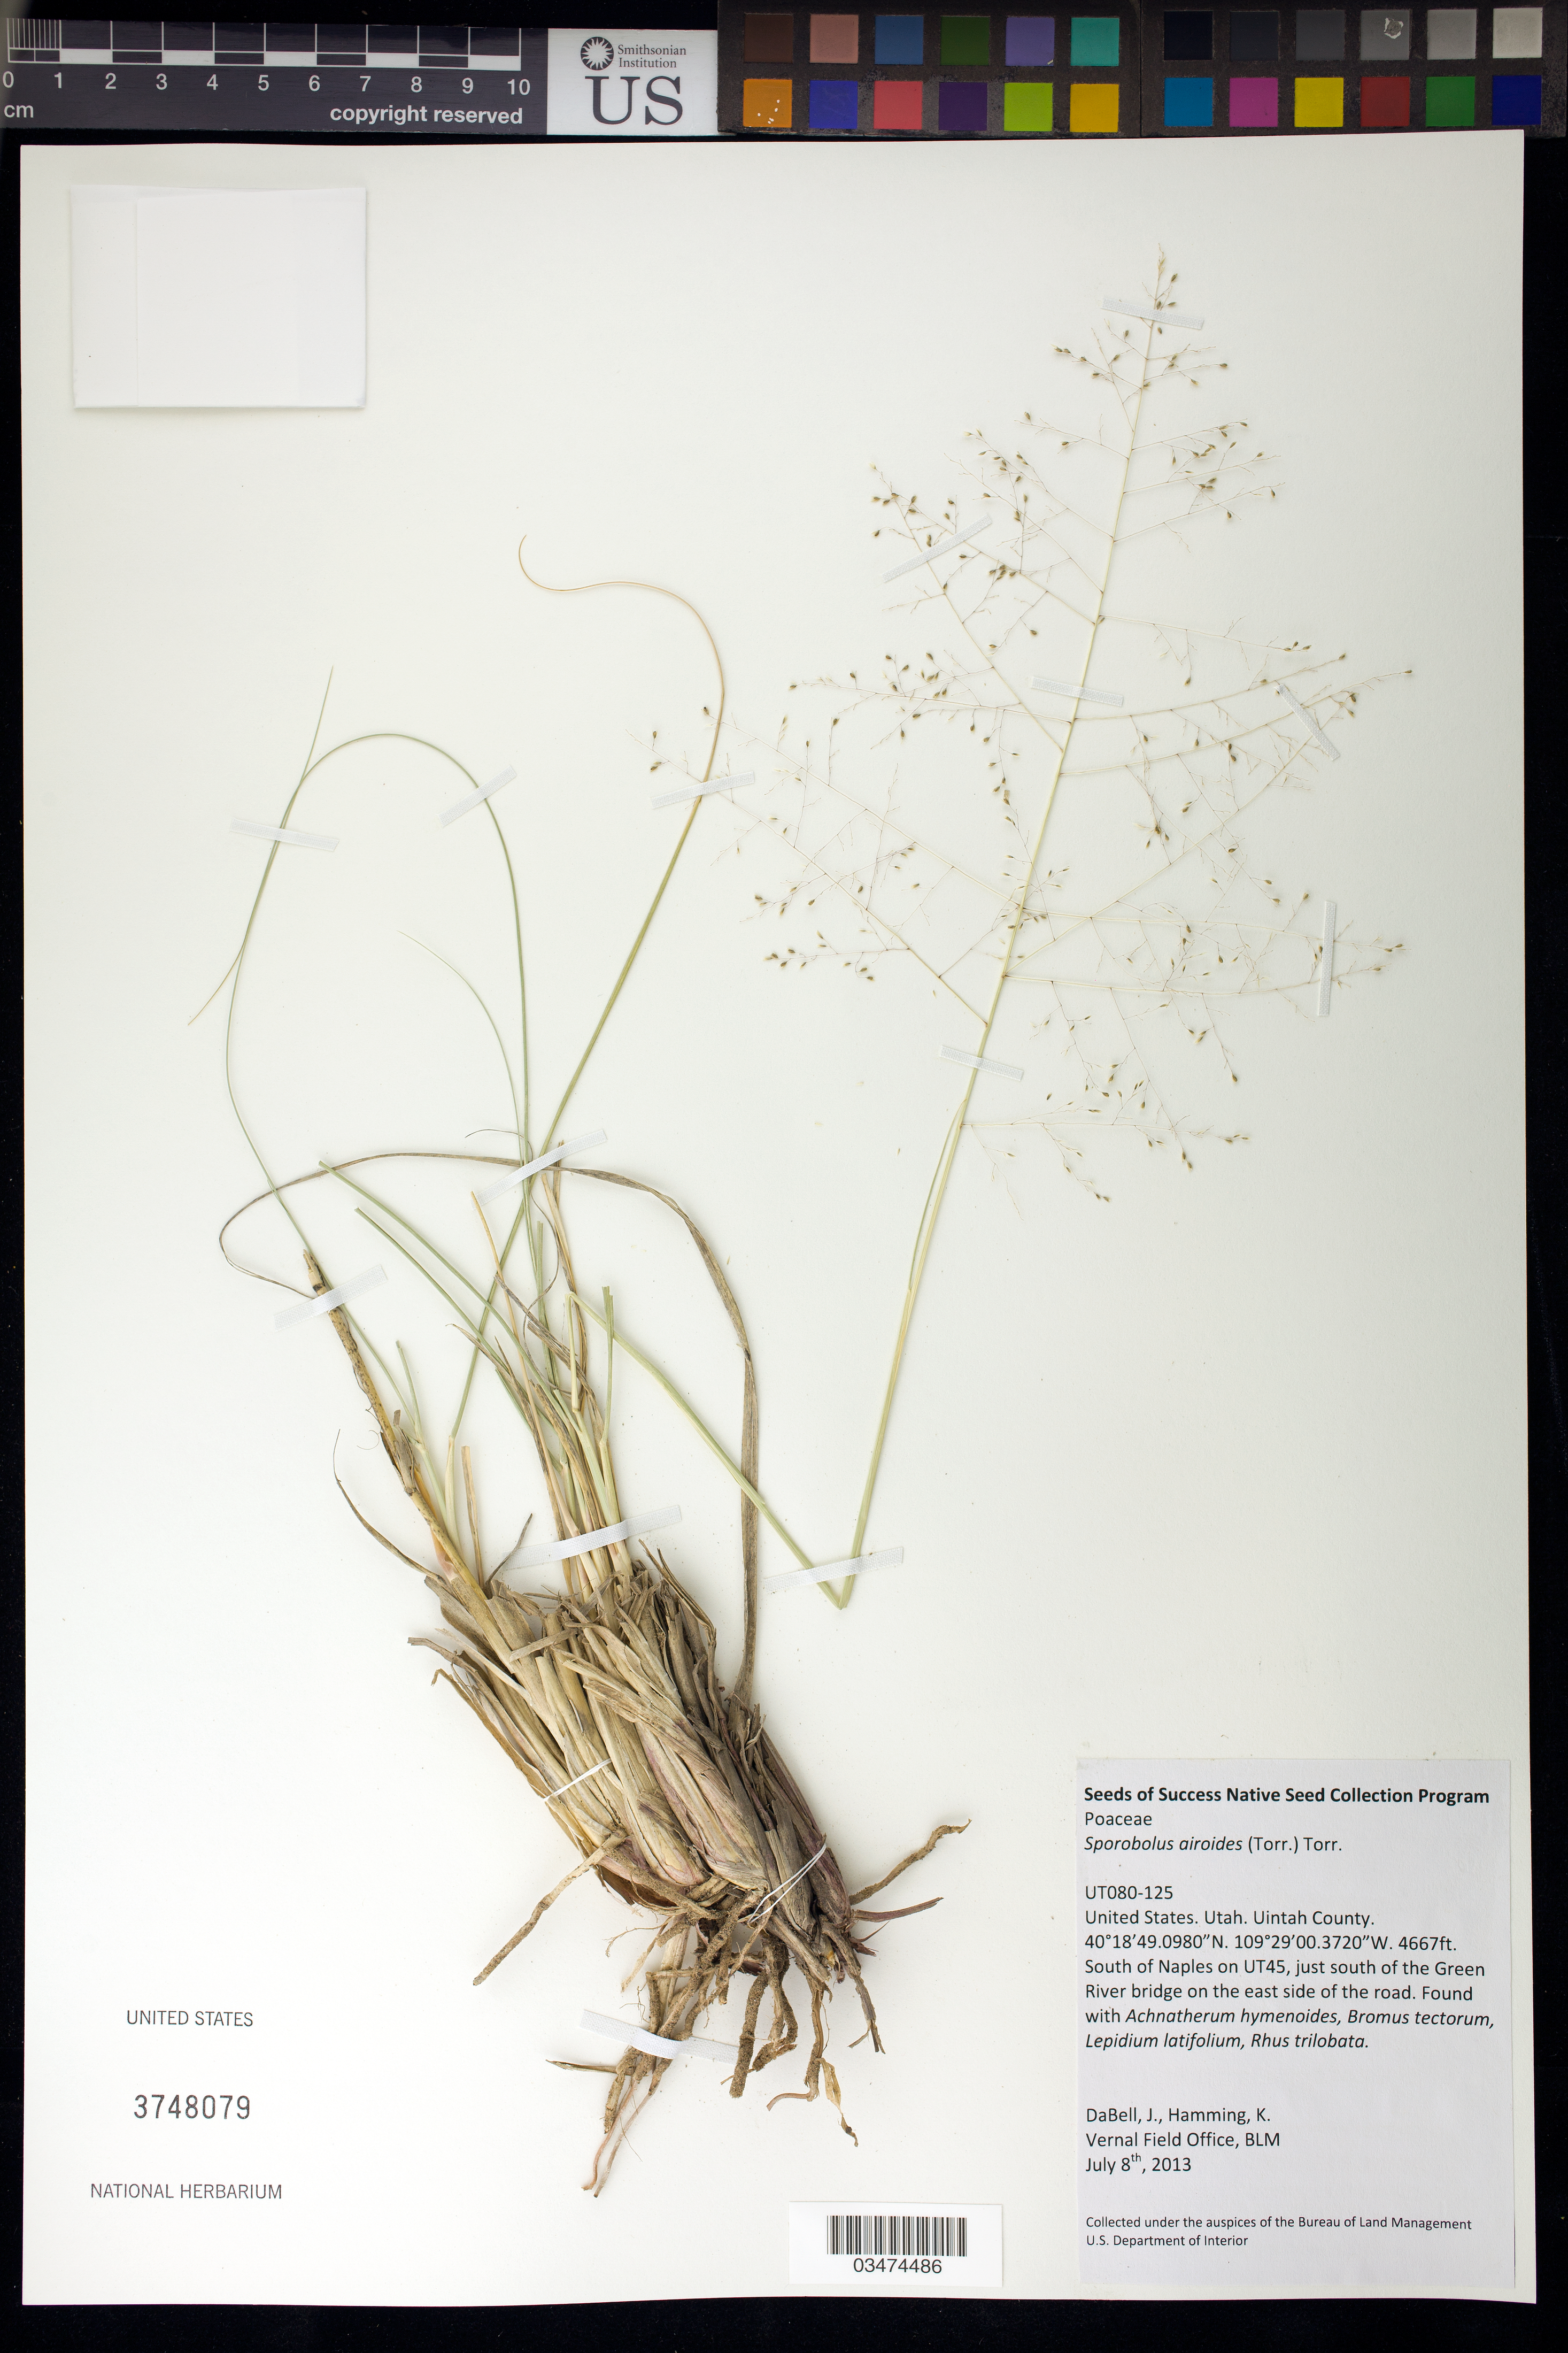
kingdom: Plantae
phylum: Tracheophyta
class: Liliopsida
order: Poales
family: Poaceae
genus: Sporobolus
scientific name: Sporobolus airoides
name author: (Torr.) Torr.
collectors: J. DaBell & K. Hamming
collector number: UT080-125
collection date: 2013-07-08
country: United States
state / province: Utah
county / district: Uintah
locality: S of Naples on UT45, just S of the Green River bridge on the E side of the road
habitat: With Bromus tectorum, Lepidium latifolium, Rhus trilobata, ect.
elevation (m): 1423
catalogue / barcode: US 3748079